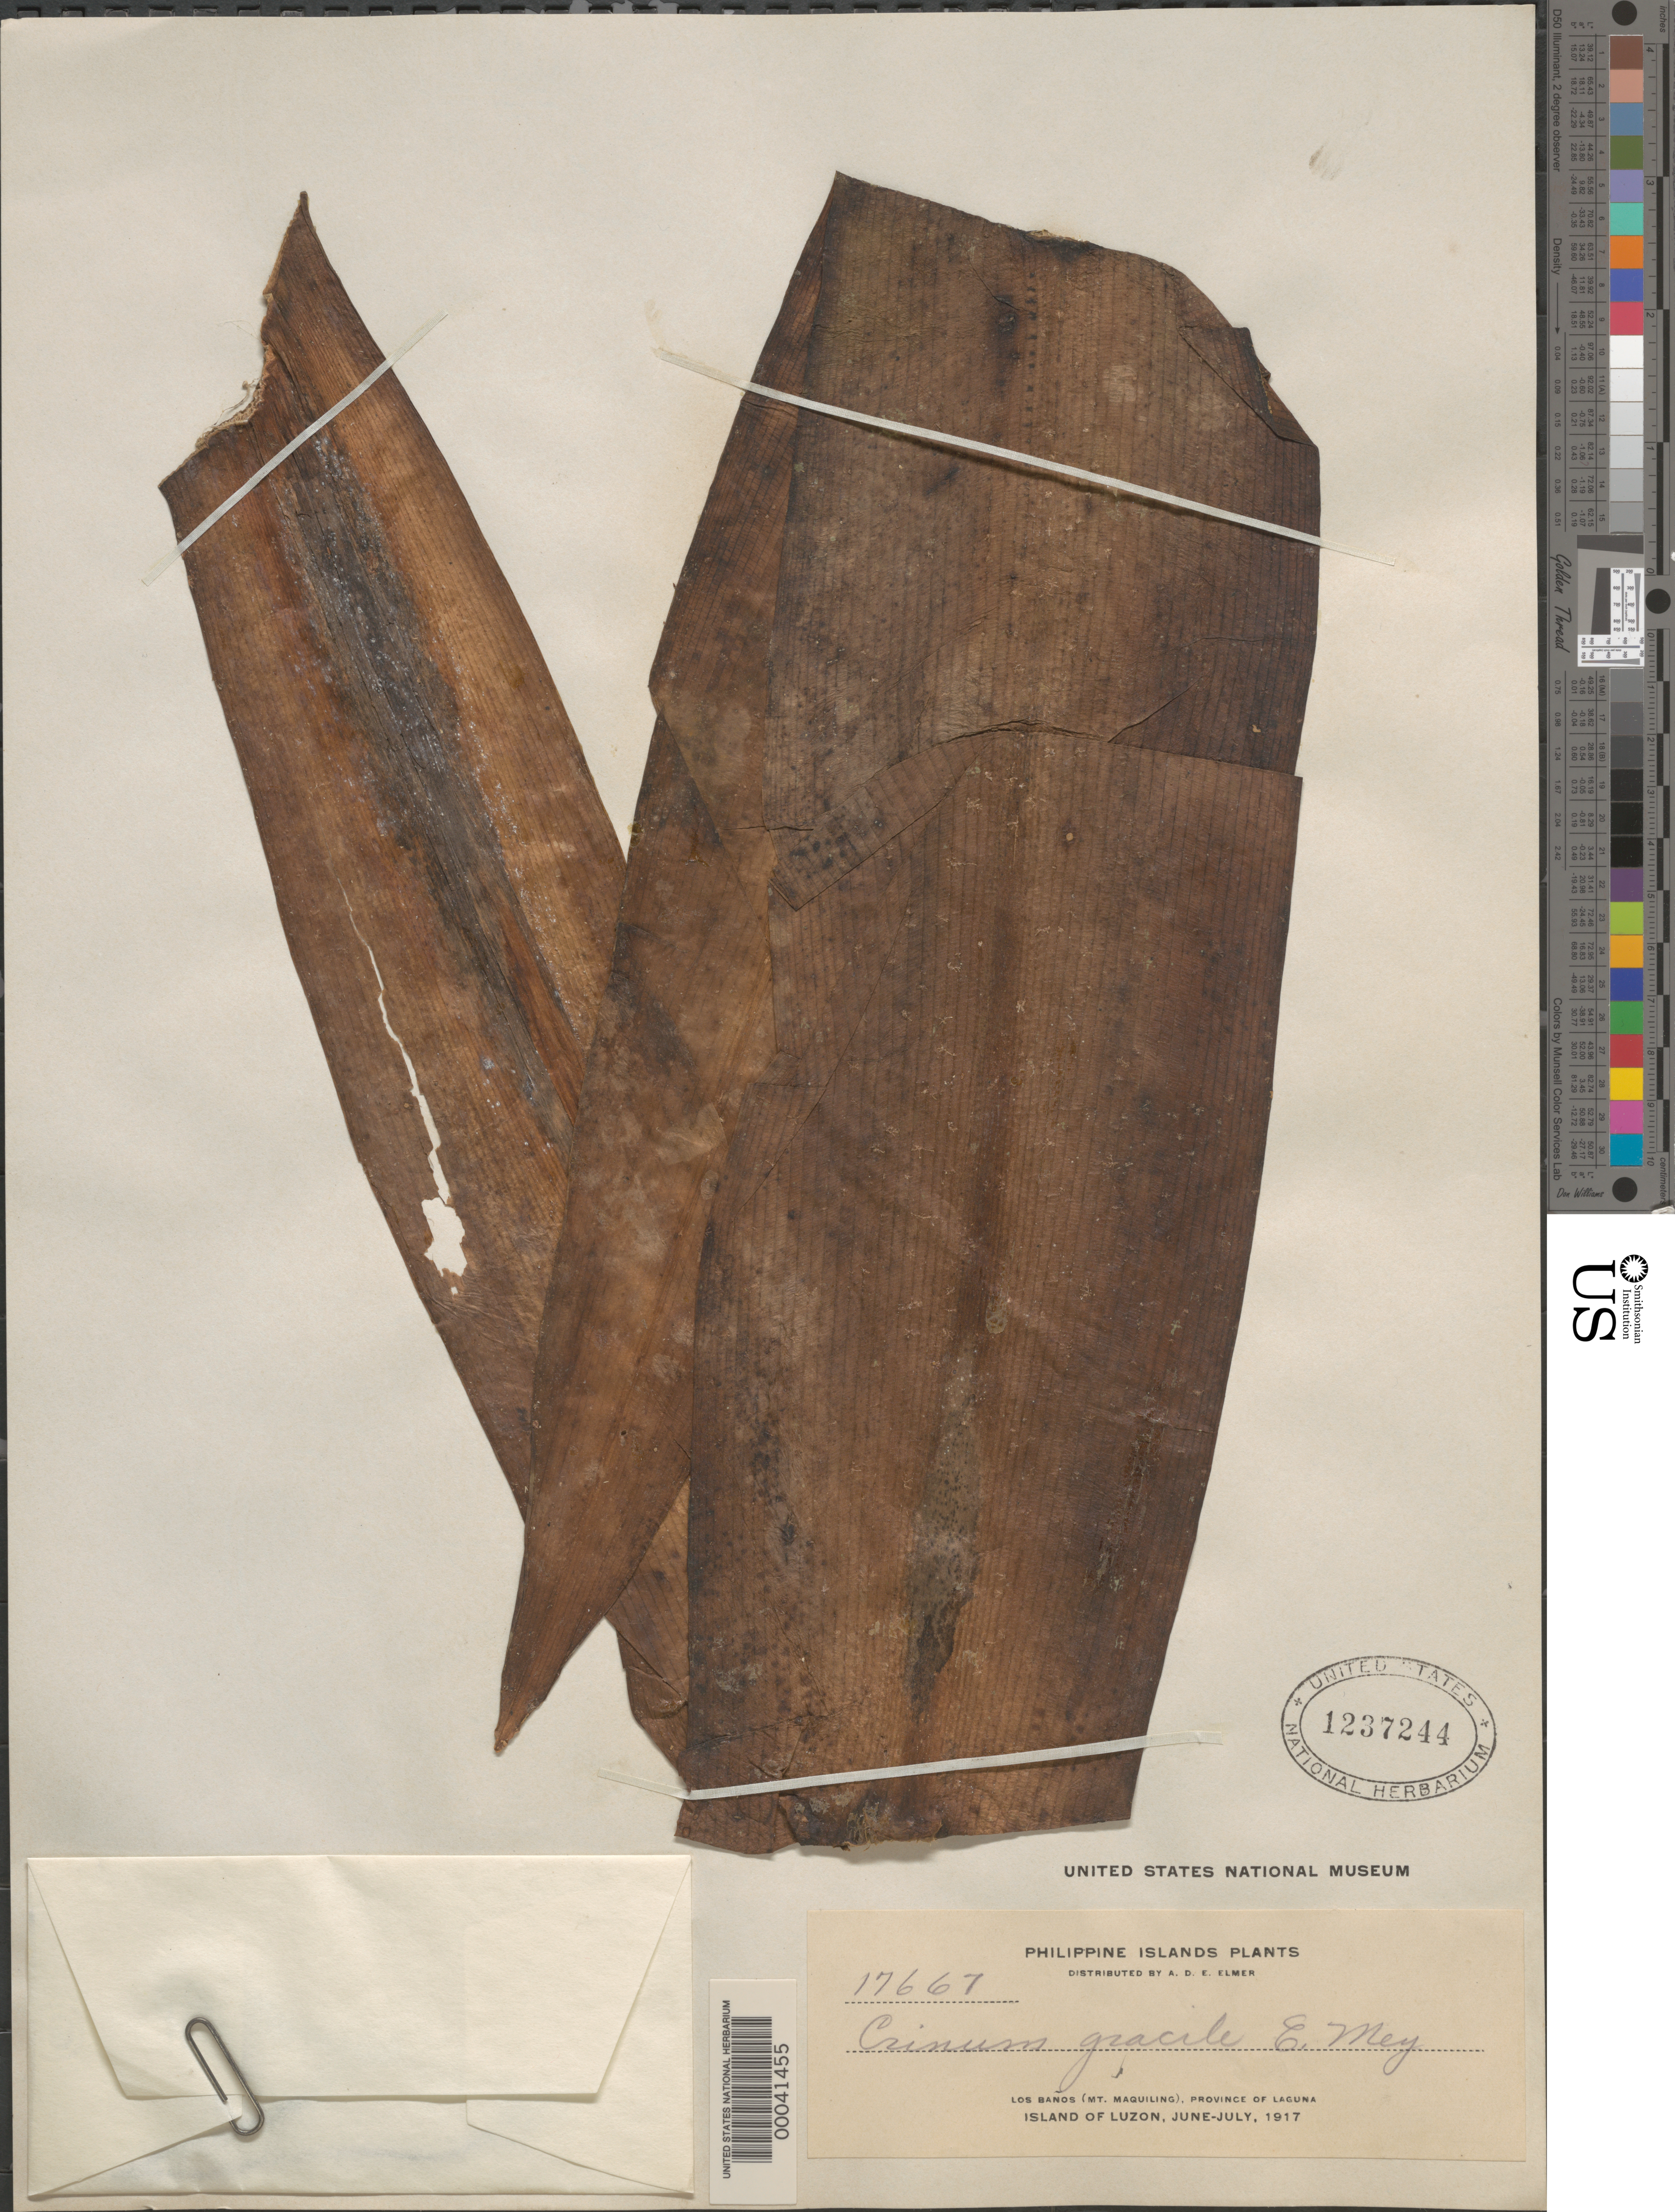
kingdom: Plantae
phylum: Tracheophyta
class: Liliopsida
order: Asparagales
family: Amaryllidaceae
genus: Crinum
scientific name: Crinum gracile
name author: G. Mey. ex C. Presl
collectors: A. D. E. Elmer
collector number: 17667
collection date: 1917-06/1917-07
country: Philippines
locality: Philippine Islands. Los Baños (Mt. Maquiling), Province of Laguna. Island of Luzon.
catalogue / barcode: US 1237244